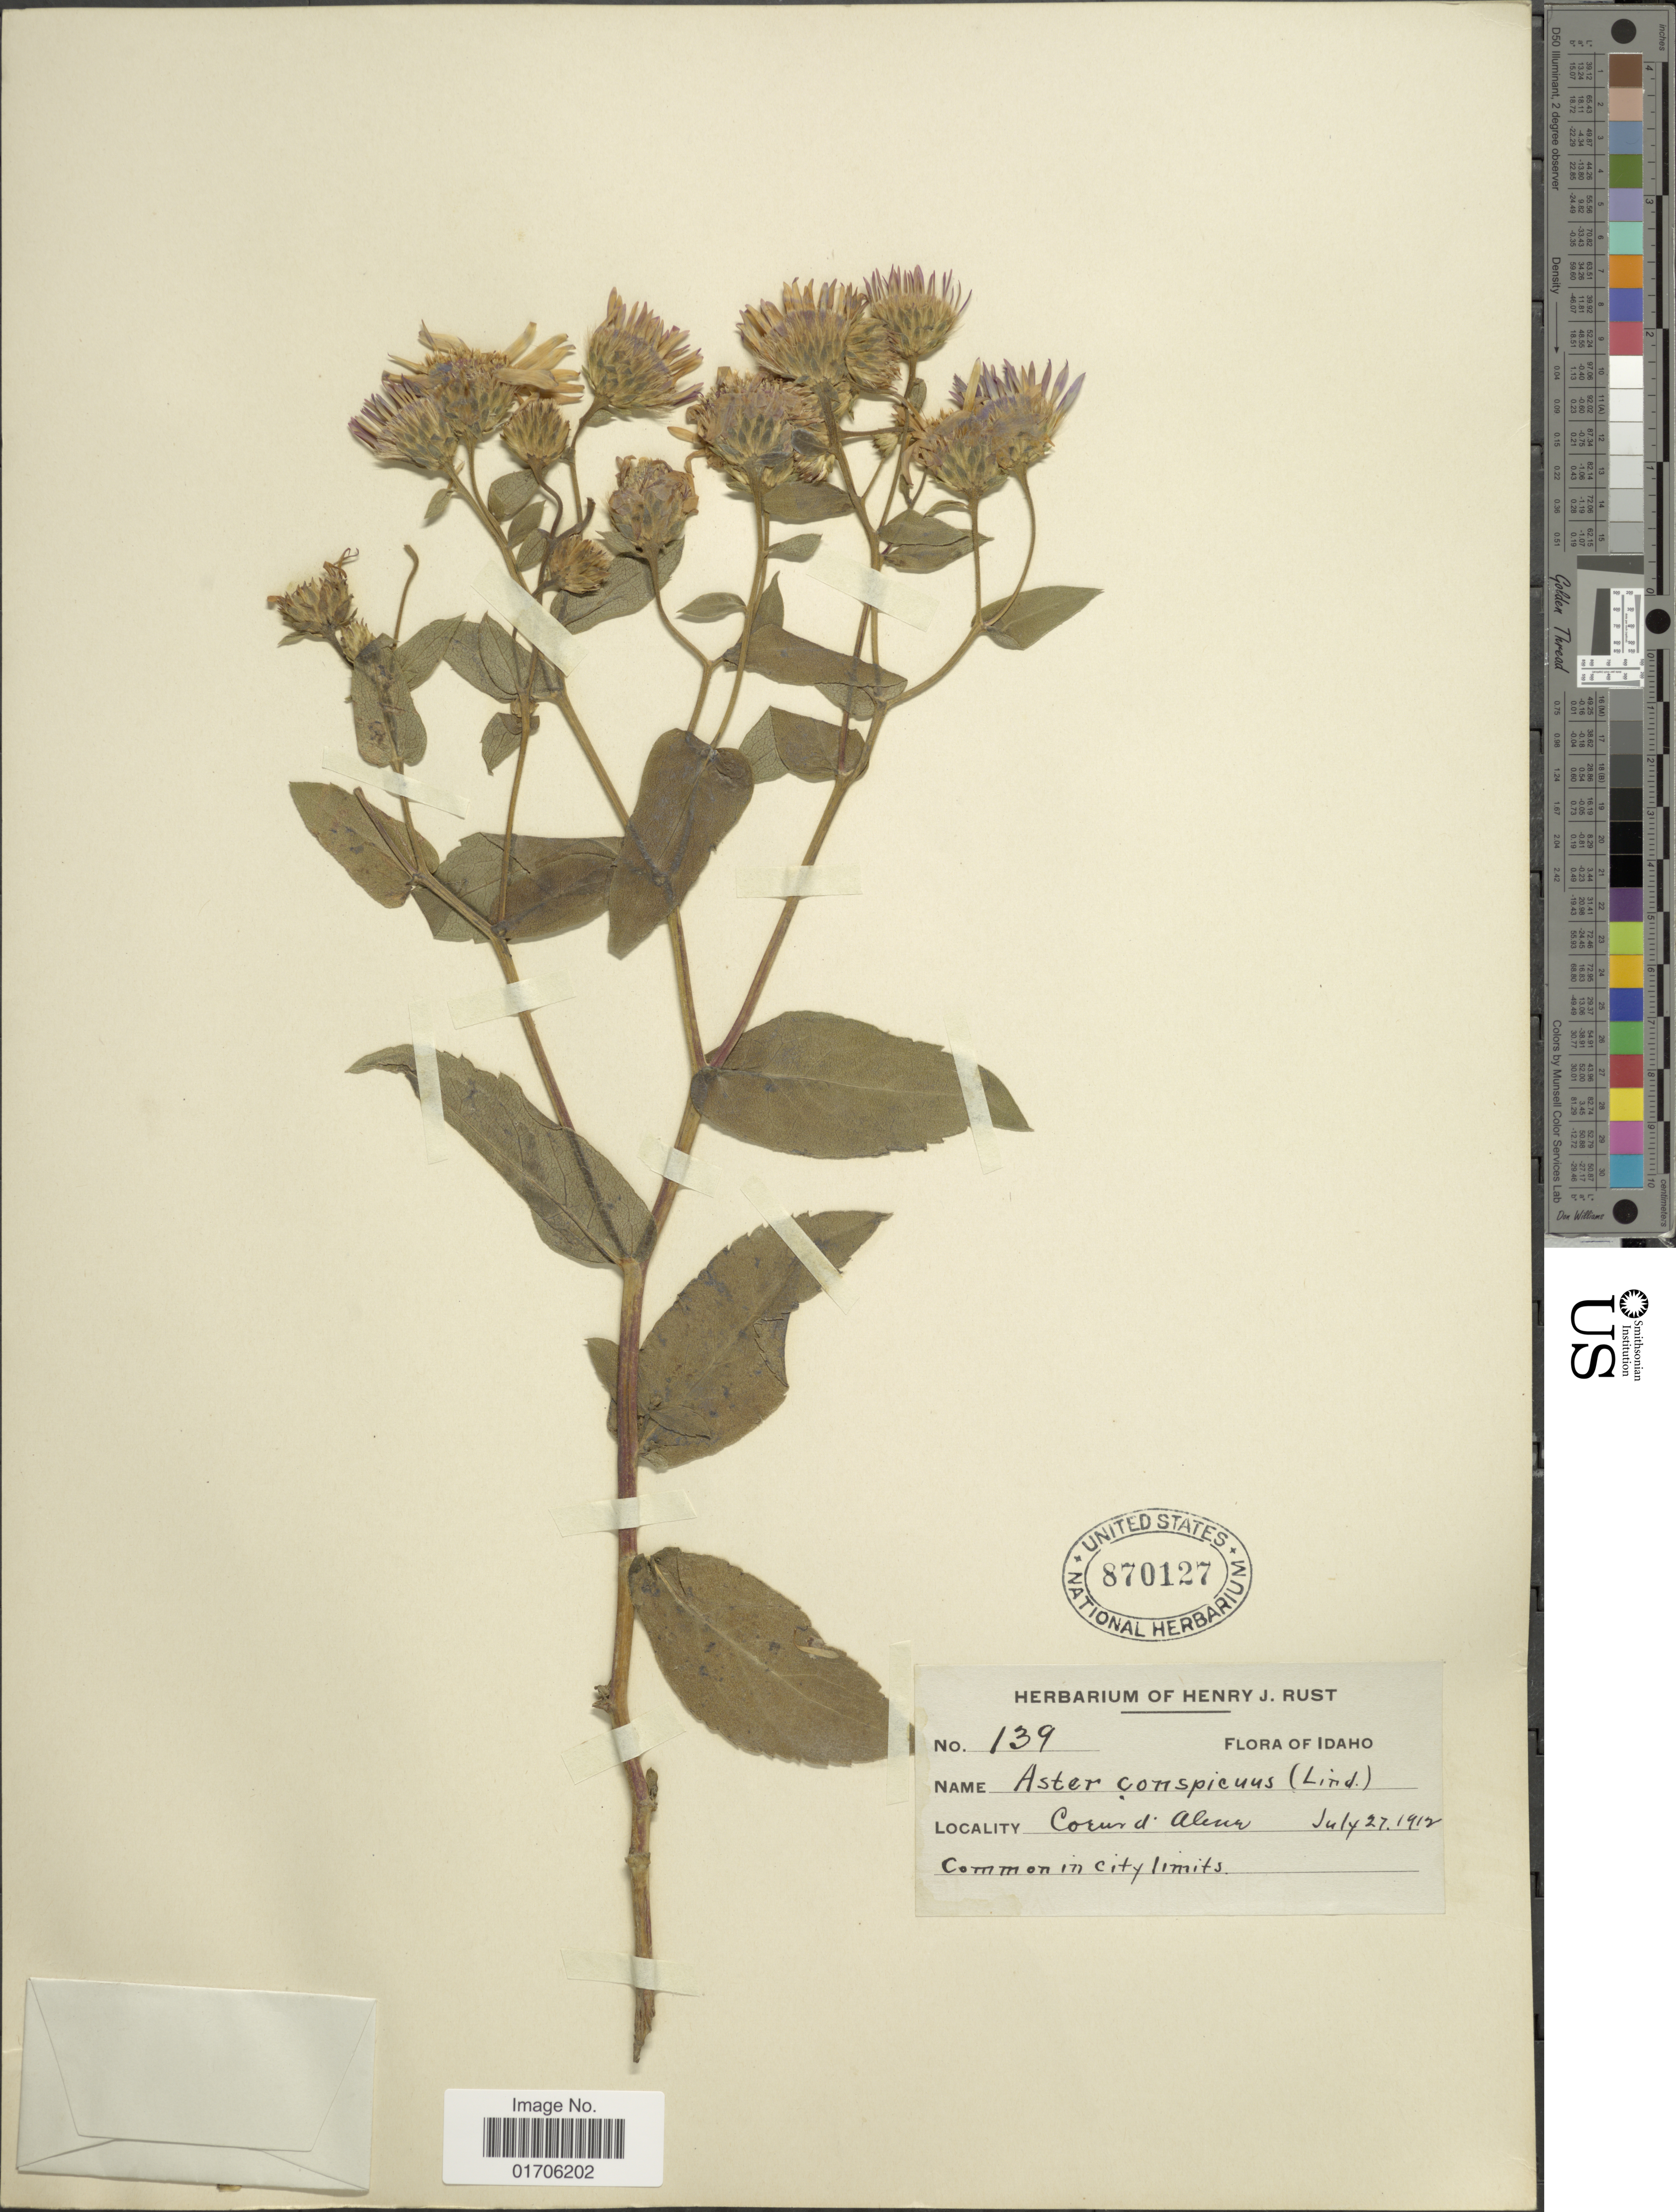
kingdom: Plantae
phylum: Tracheophyta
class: Magnoliopsida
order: Asterales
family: Asteraceae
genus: Eurybia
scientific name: Eurybia conspicua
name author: (Lindl.) G.L. Nesom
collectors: ex herb. Henry J. Rust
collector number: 139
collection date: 1912-07-27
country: United States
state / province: Idaho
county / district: Kootenai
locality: Idaho. Coeur d'Alene.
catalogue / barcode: US 870127